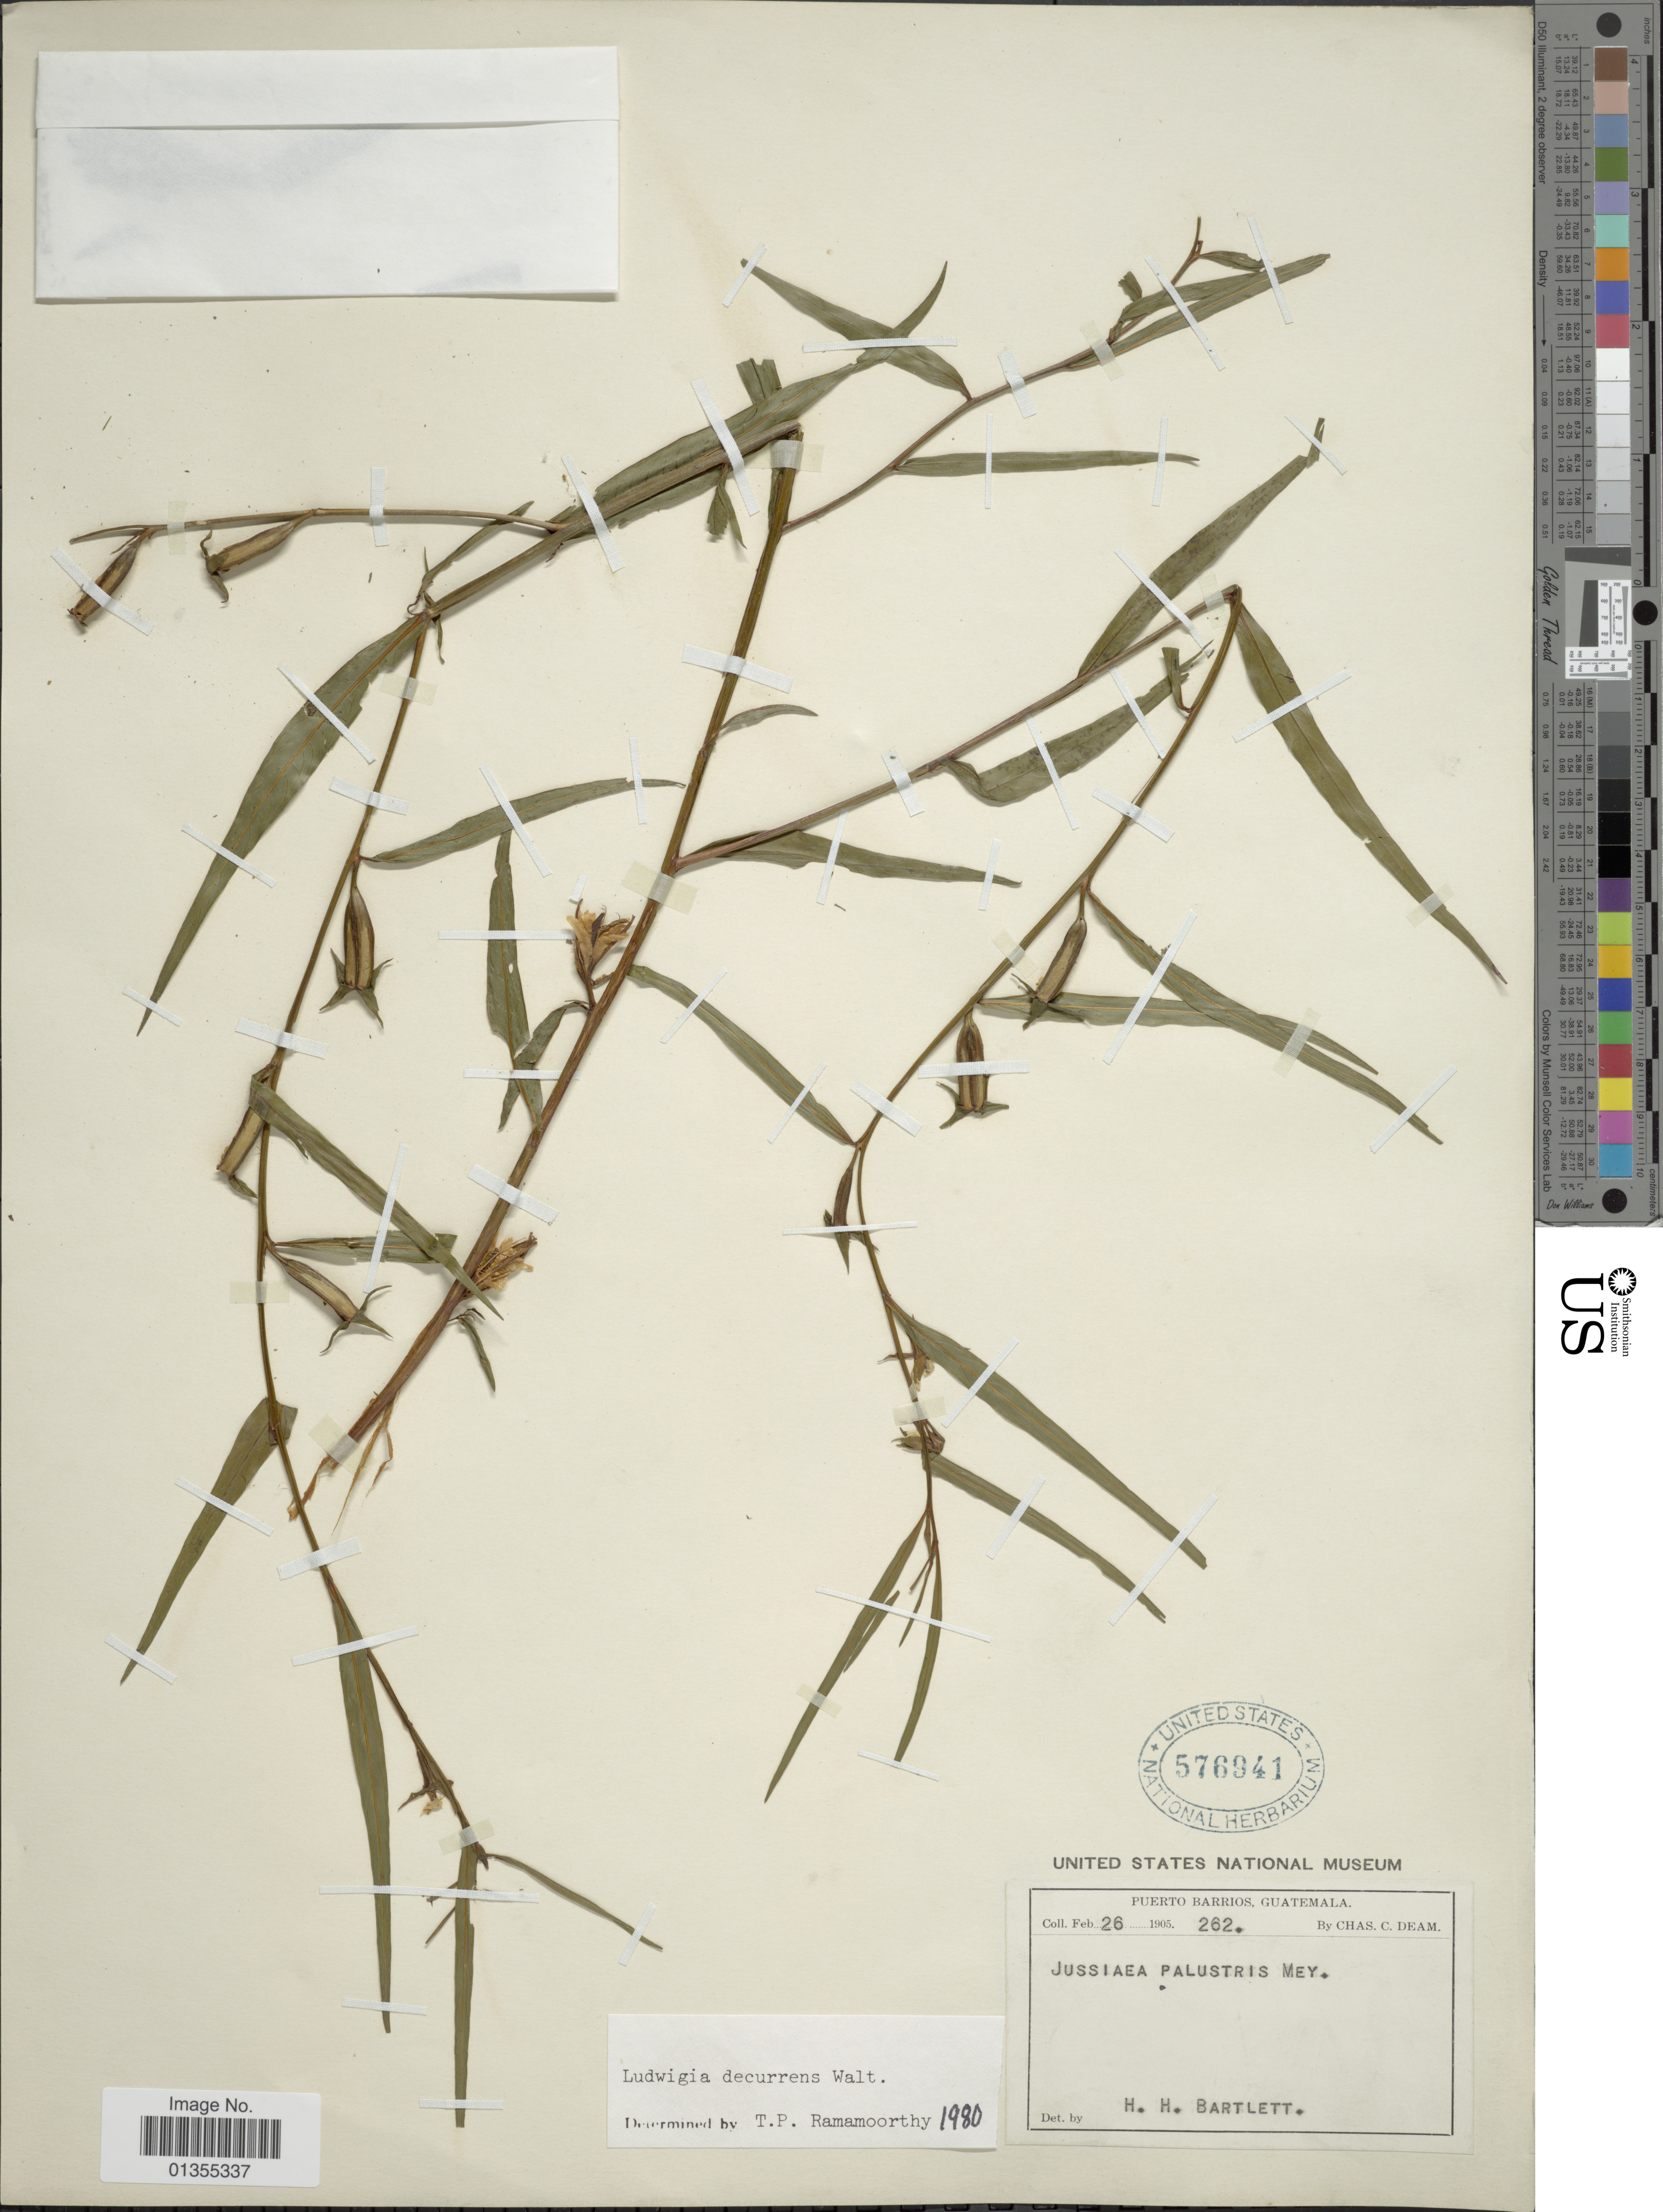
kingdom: Plantae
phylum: Tracheophyta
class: Magnoliopsida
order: Myrtales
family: Onagraceae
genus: Ludwigia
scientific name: Ludwigia decurrens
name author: Walter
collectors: H. H. Bartlett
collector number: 262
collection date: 1905-02-26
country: Guatemala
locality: Puerto Barrios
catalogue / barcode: US 576941